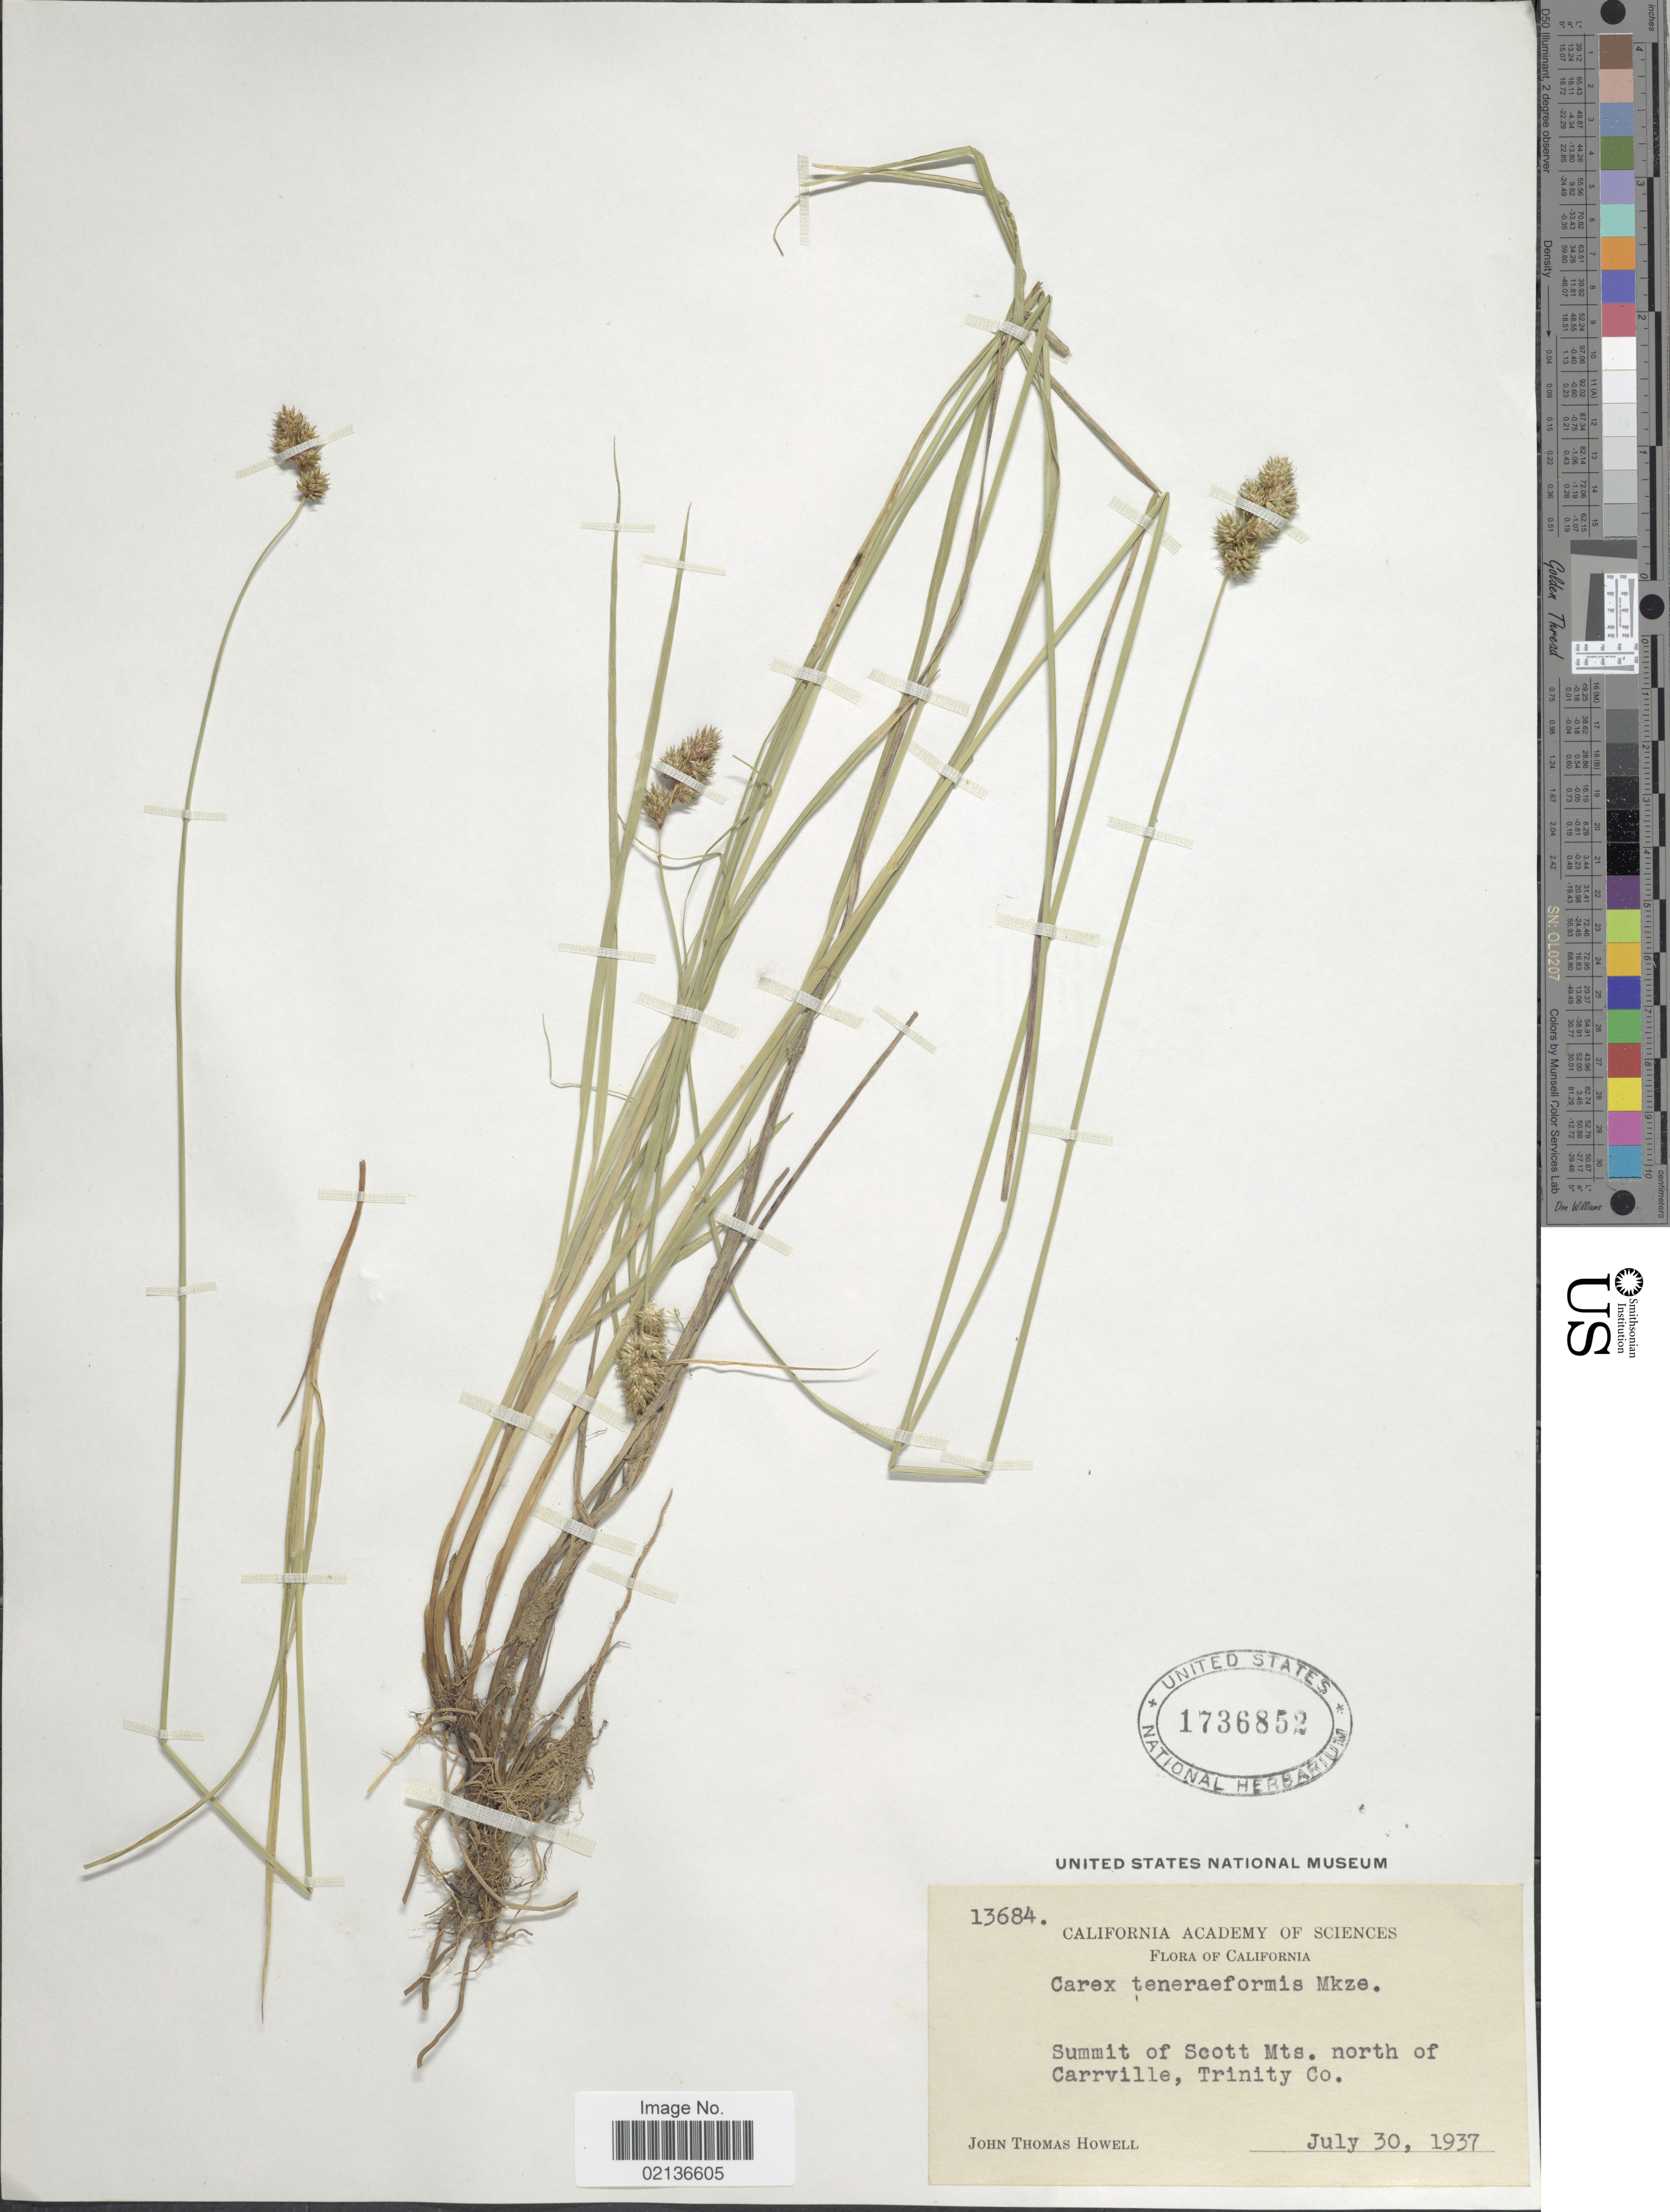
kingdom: Plantae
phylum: Tracheophyta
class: Liliopsida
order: Poales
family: Cyperaceae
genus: Carex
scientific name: Carex subfusca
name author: W. Boott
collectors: J. T. Howell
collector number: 13684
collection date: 1937-07-30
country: United States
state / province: California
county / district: Trinity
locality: Summit of Scott Mts. north of Carrville, Trinity Co.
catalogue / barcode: US 1736852